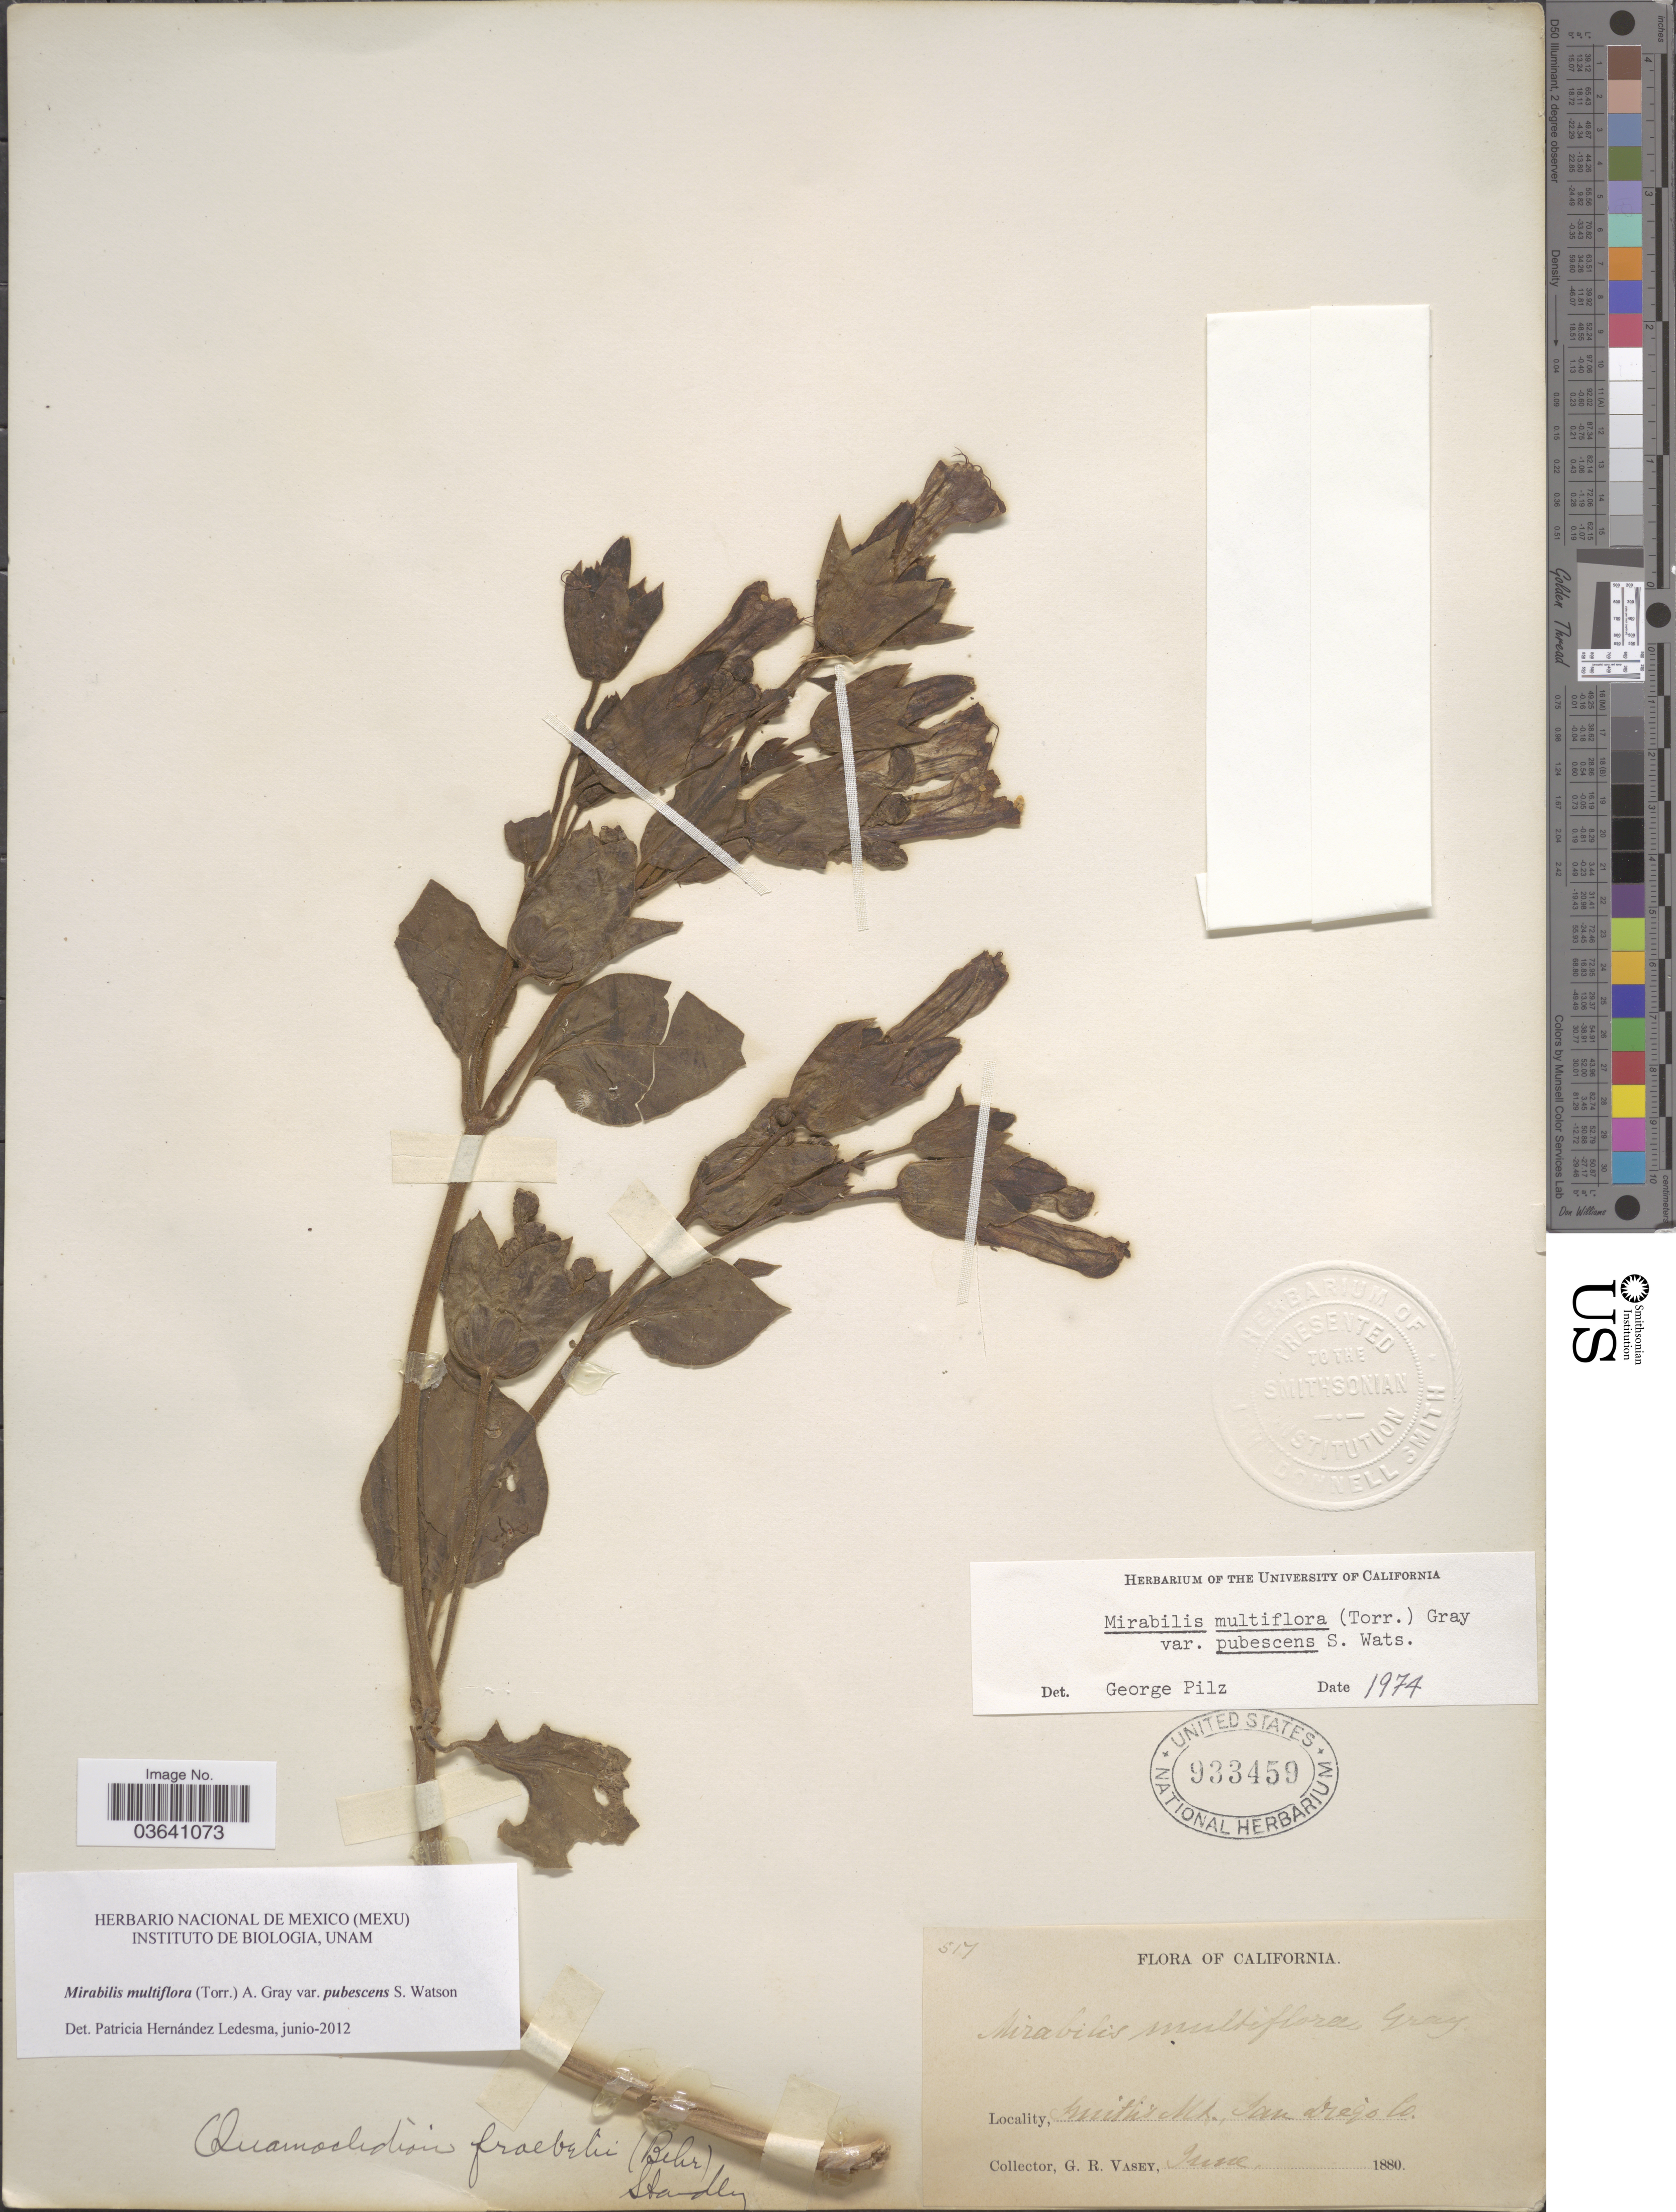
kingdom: Plantae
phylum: Tracheophyta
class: Magnoliopsida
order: Caryophyllales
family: Nyctaginaceae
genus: Mirabilis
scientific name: Mirabilis multiflora var. pubescens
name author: (Torr.) A. Gray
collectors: G. R. Vasey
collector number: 517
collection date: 1880-06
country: United States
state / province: California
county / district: San Diego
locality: Smith's Mt., San Diego Co.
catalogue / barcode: US 933459